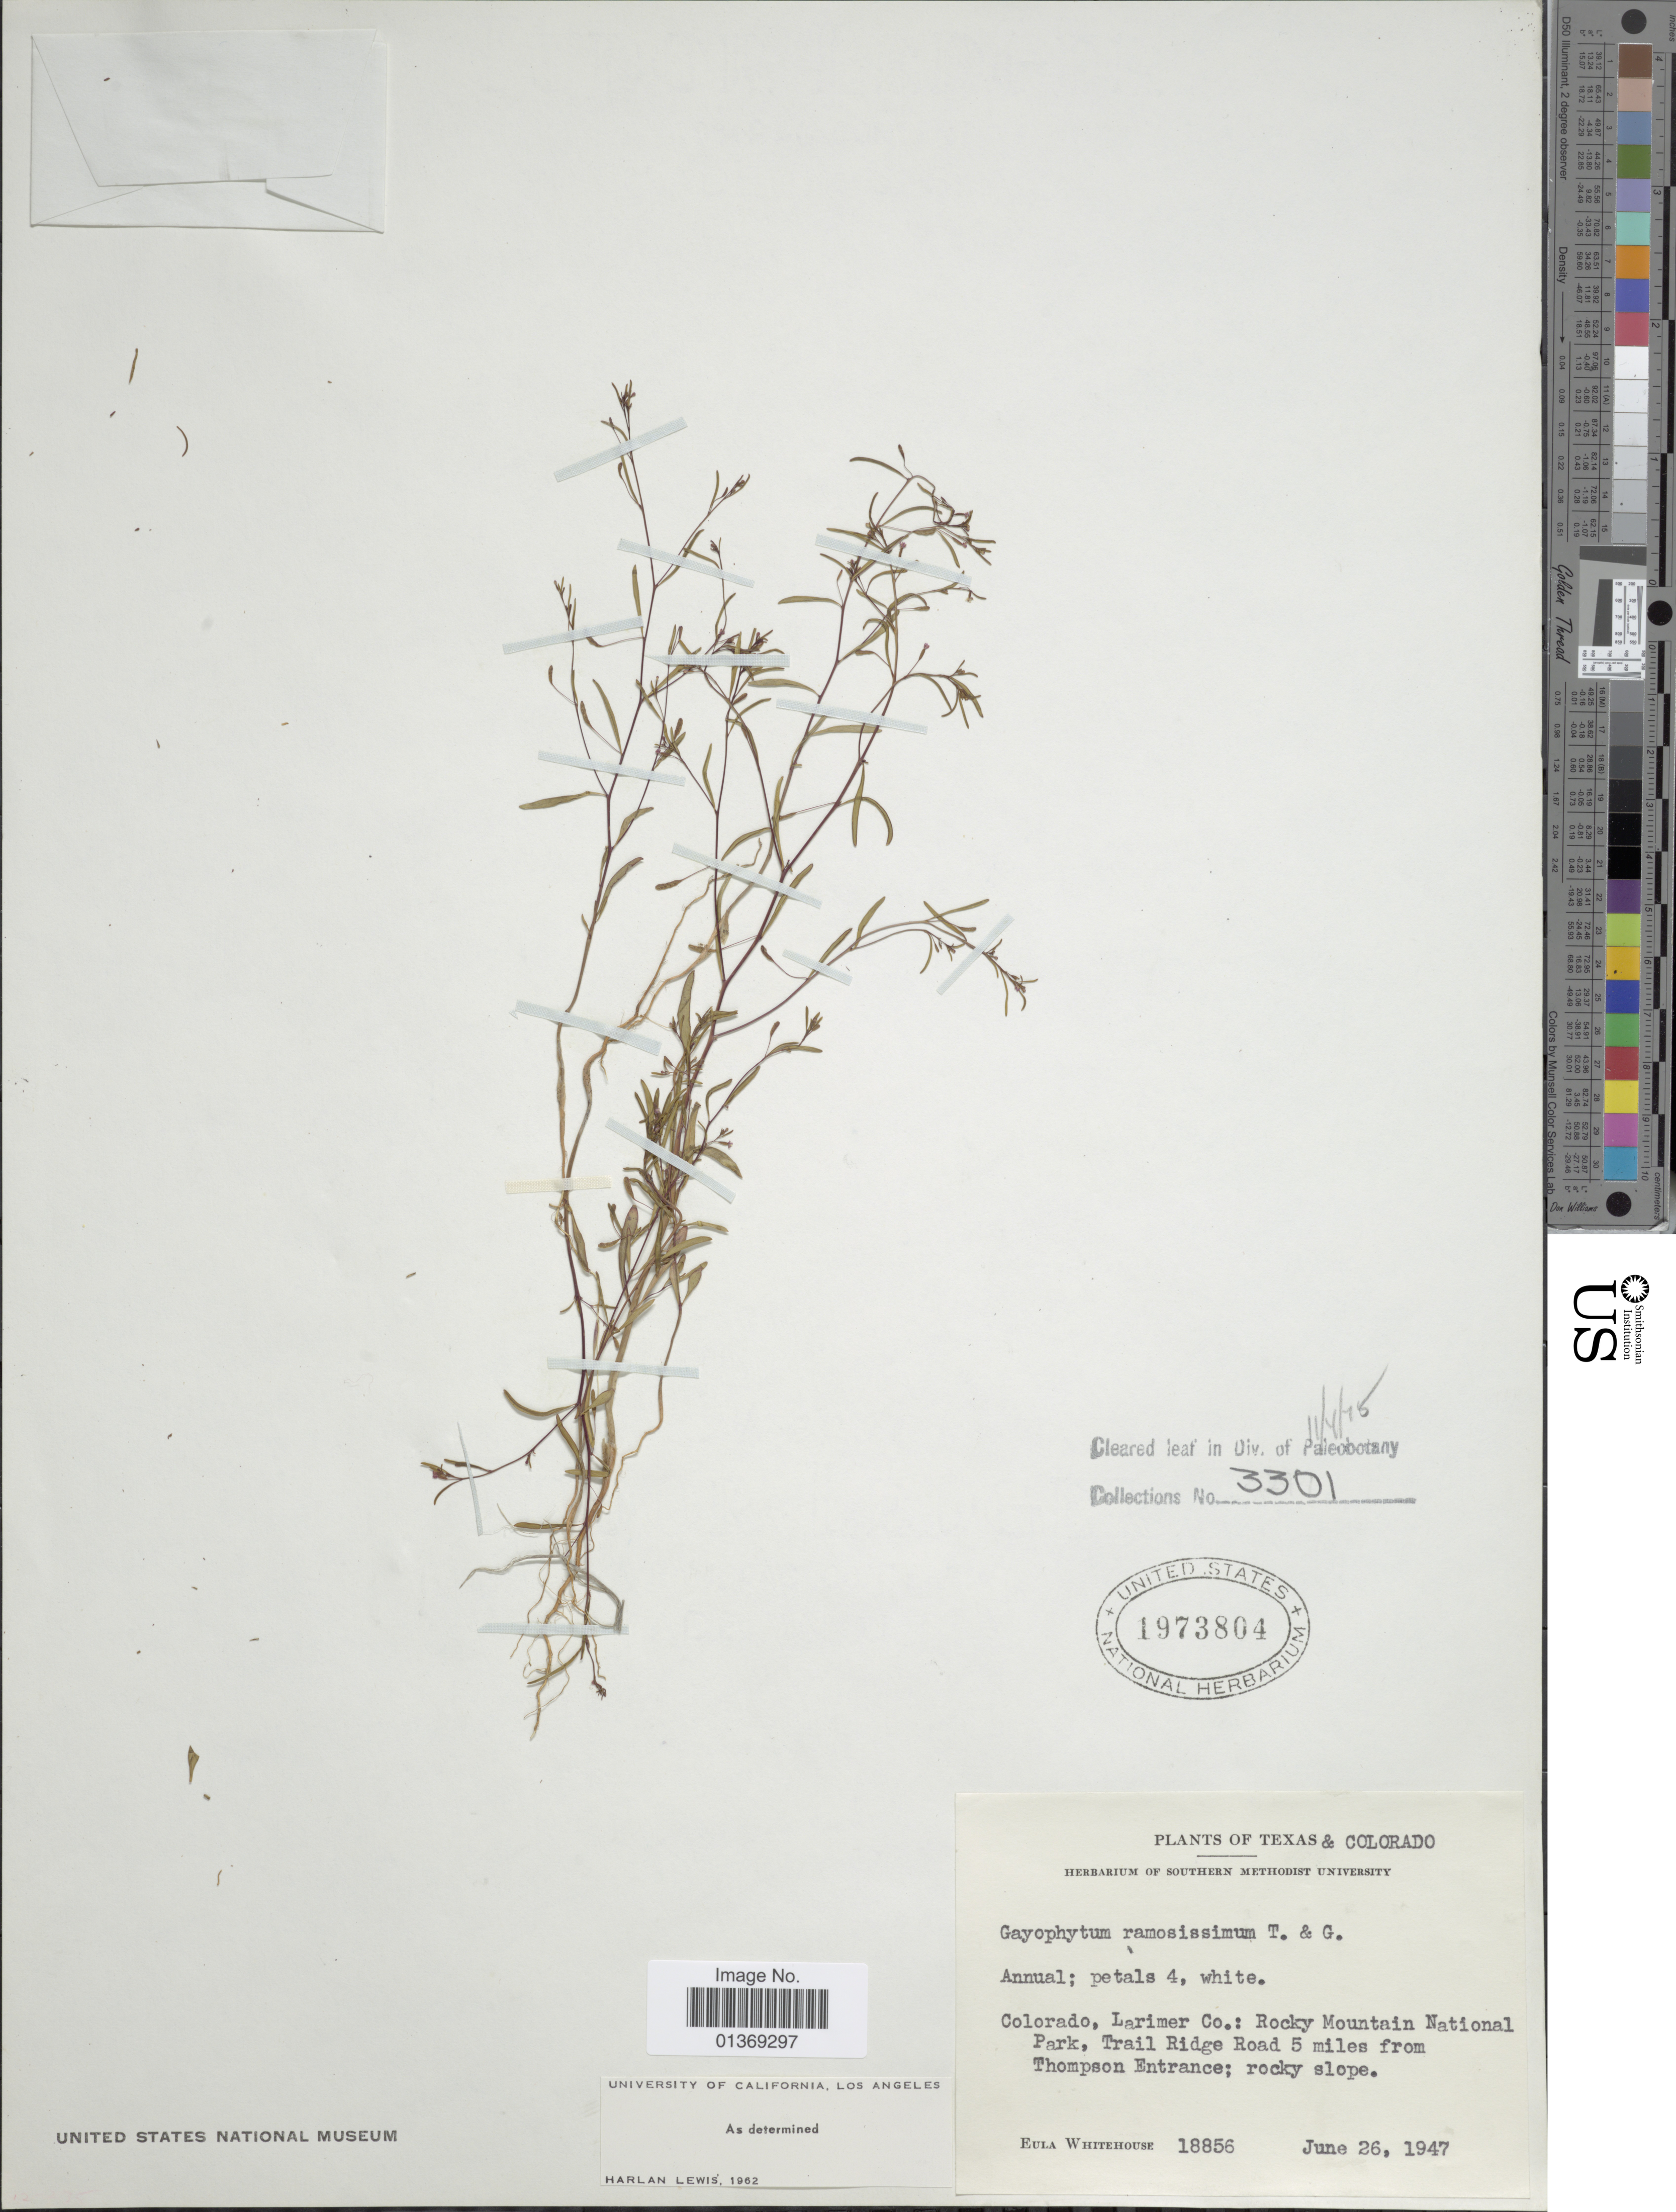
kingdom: Plantae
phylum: Tracheophyta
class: Magnoliopsida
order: Myrtales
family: Onagraceae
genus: Gayophytum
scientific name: Gayophytum ramosissimum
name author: Torr. & A. Gray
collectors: E. Whitehouse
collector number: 18856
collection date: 1947-06-26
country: United States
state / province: Colorado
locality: Larimer Co.: Rocky Mountain National Park, Trail Ridge Road 5 miles from Thompson Entrance; rocky slope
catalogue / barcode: US 1973804